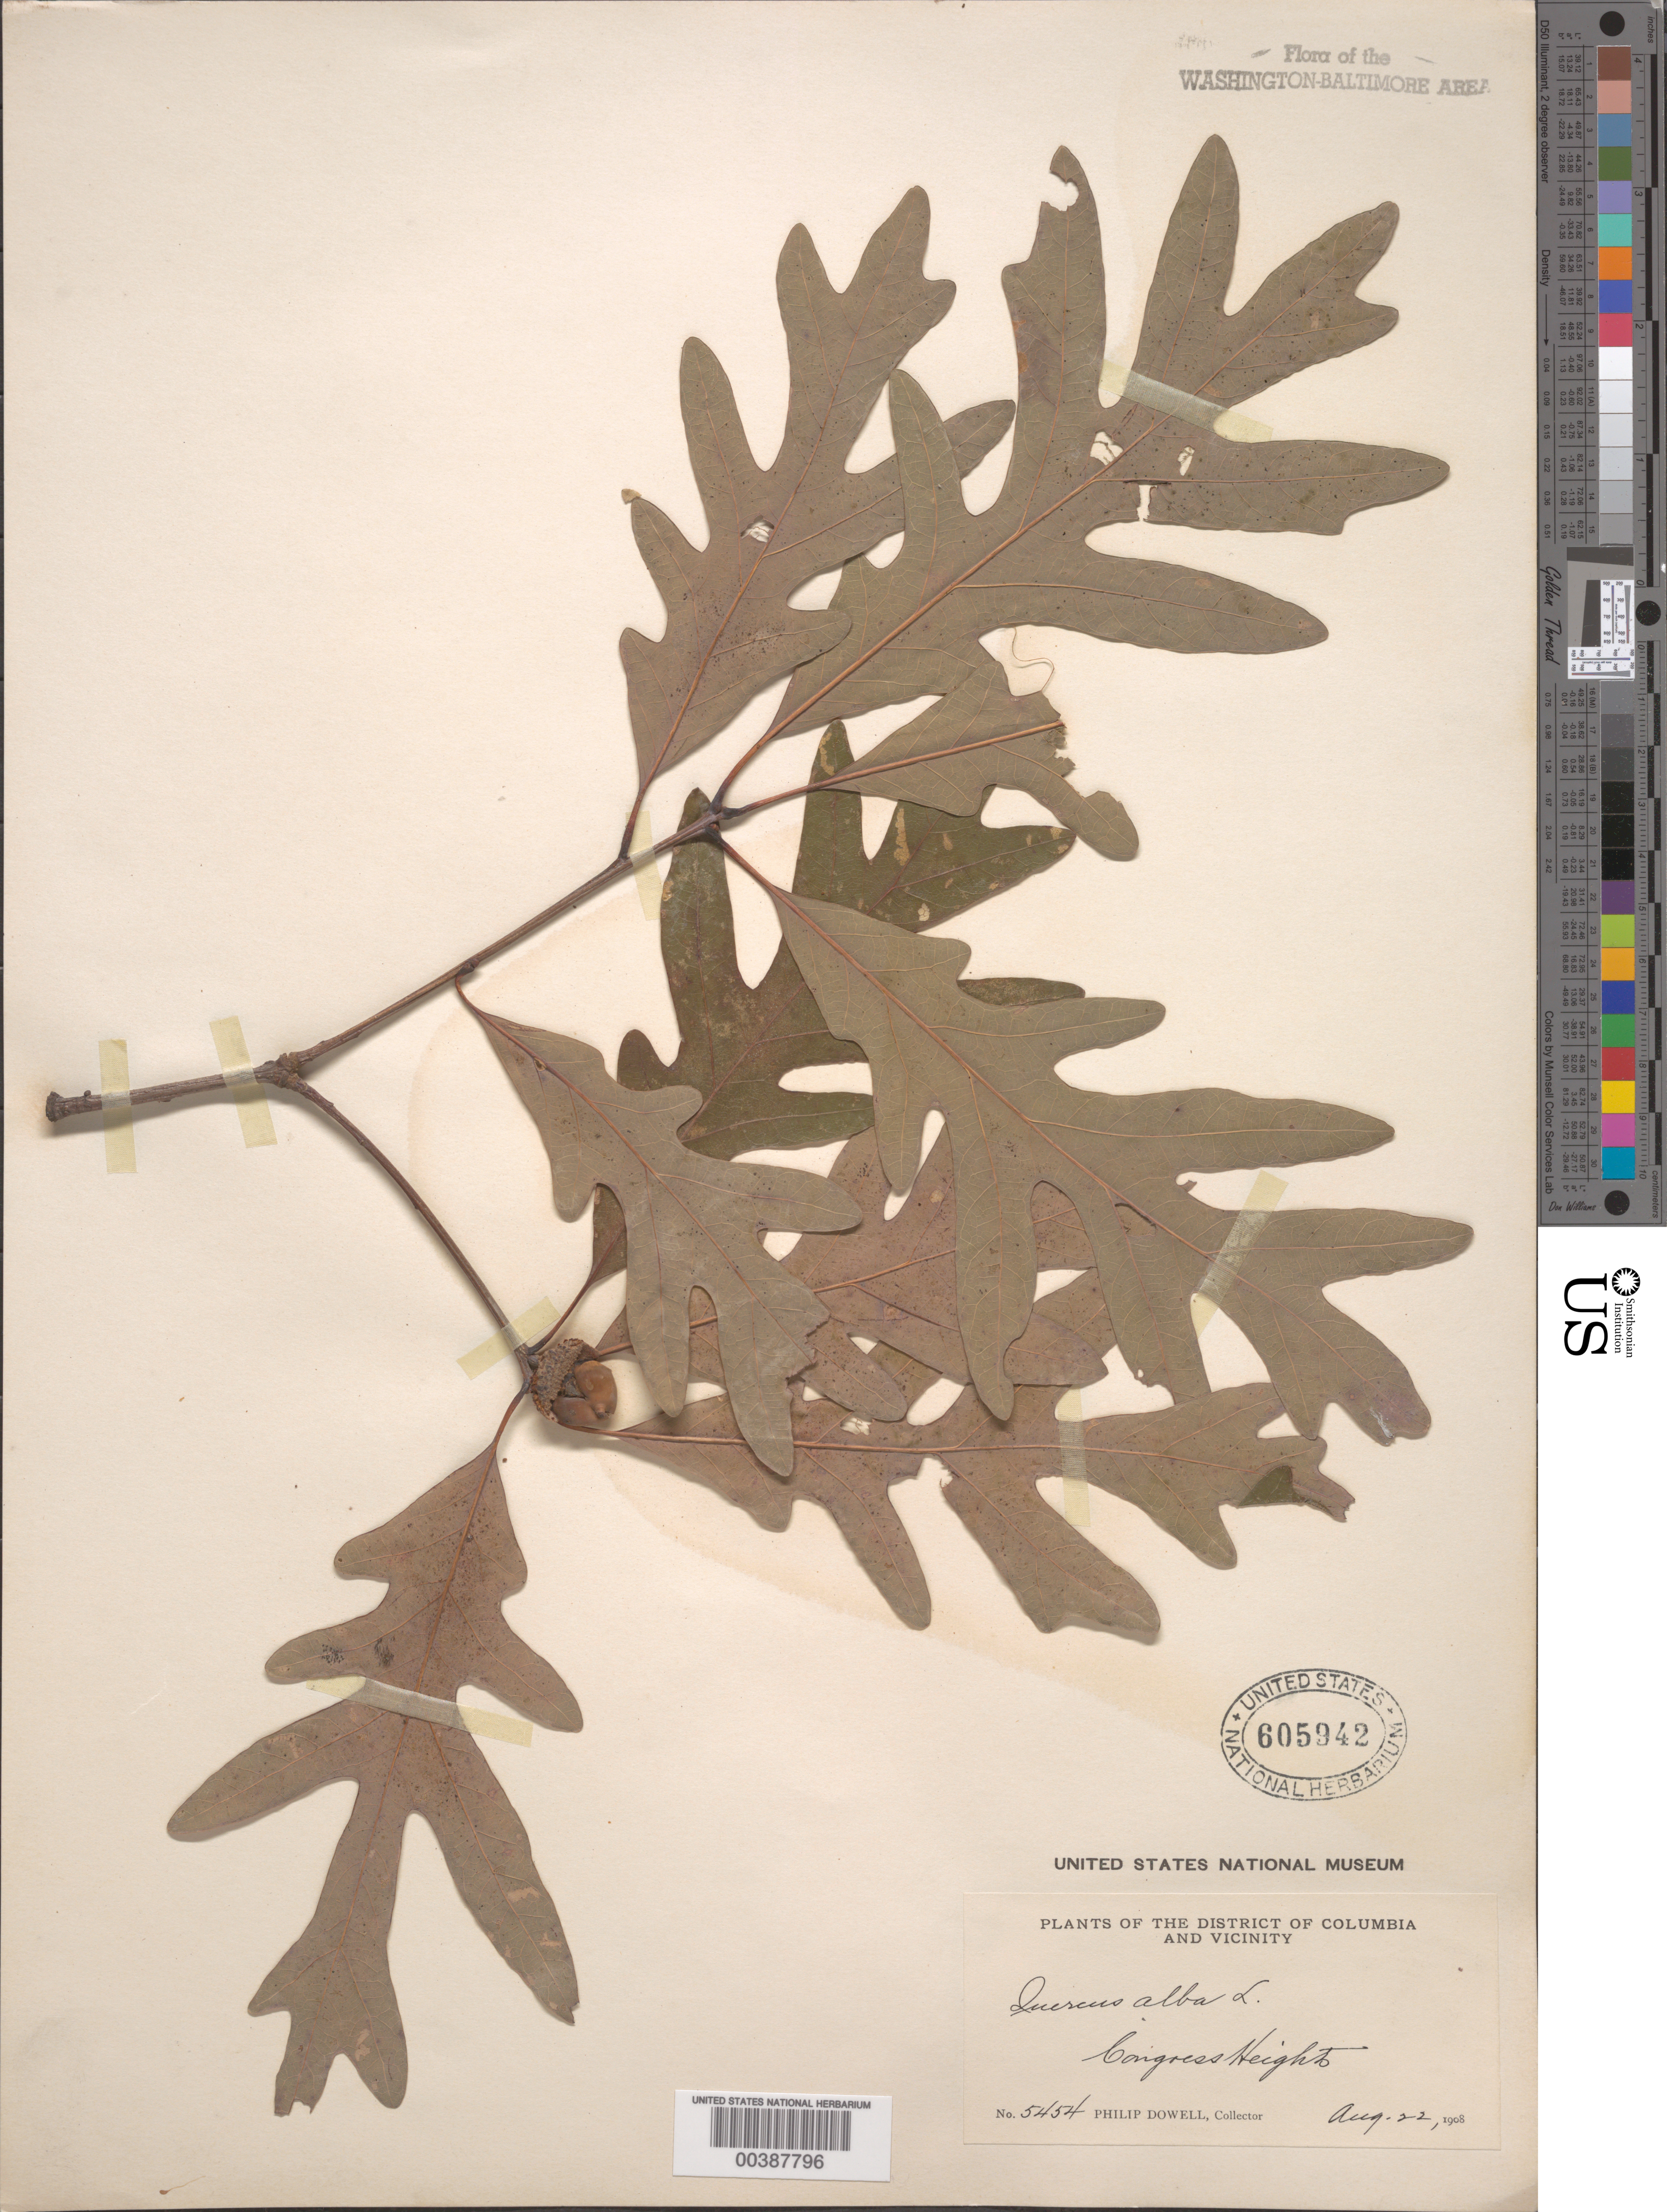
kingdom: Plantae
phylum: Tracheophyta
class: Magnoliopsida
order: Fagales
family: Fagaceae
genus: Quercus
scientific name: Quercus alba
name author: L.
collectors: P. Dowell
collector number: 5454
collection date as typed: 22 Aug 1908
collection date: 1908-08-22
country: United States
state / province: District of Columbia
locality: Congress Heights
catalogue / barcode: US 605942